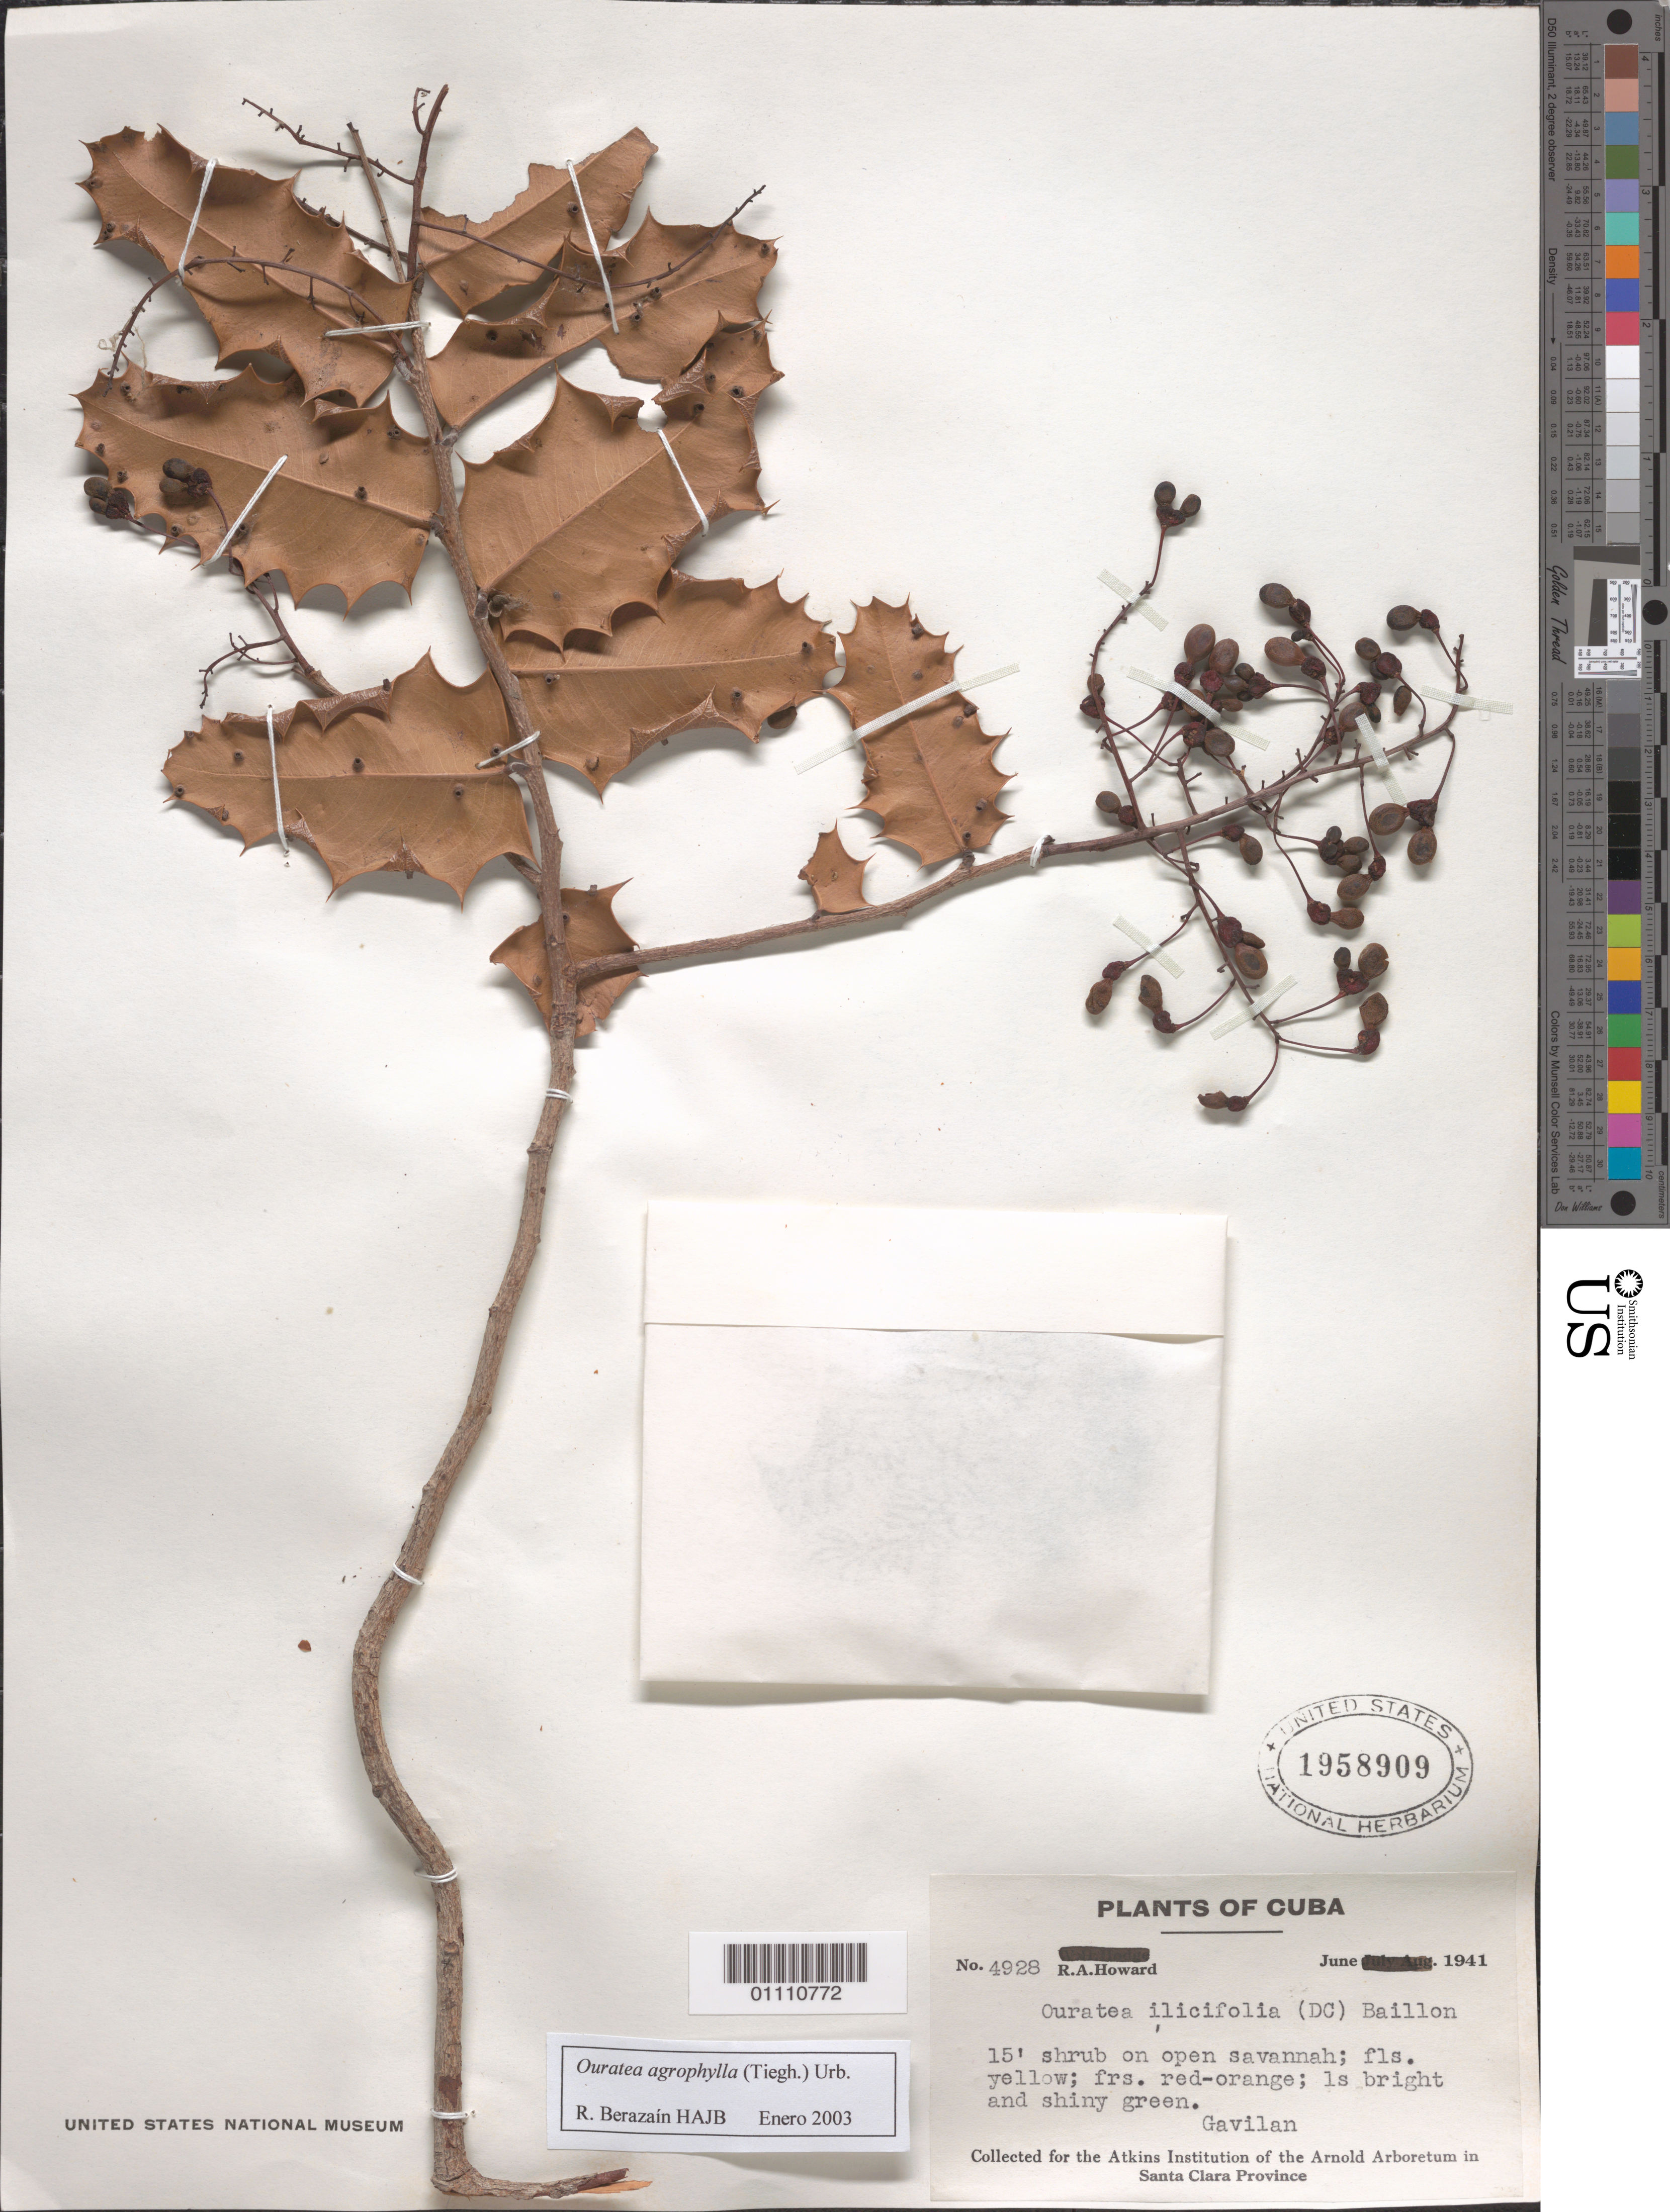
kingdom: Plantae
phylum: Tracheophyta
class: Magnoliopsida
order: Malpighiales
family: Ochnaceae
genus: Ouratea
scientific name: Ouratea agrophylla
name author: (Tiegh.) Urb.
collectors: R. A. Howard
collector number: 4928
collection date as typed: Jun 1941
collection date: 1941-06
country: Cuba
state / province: Cienfuegos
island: Cuba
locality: Gavilan, Santa Clara Province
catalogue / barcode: US 1958909